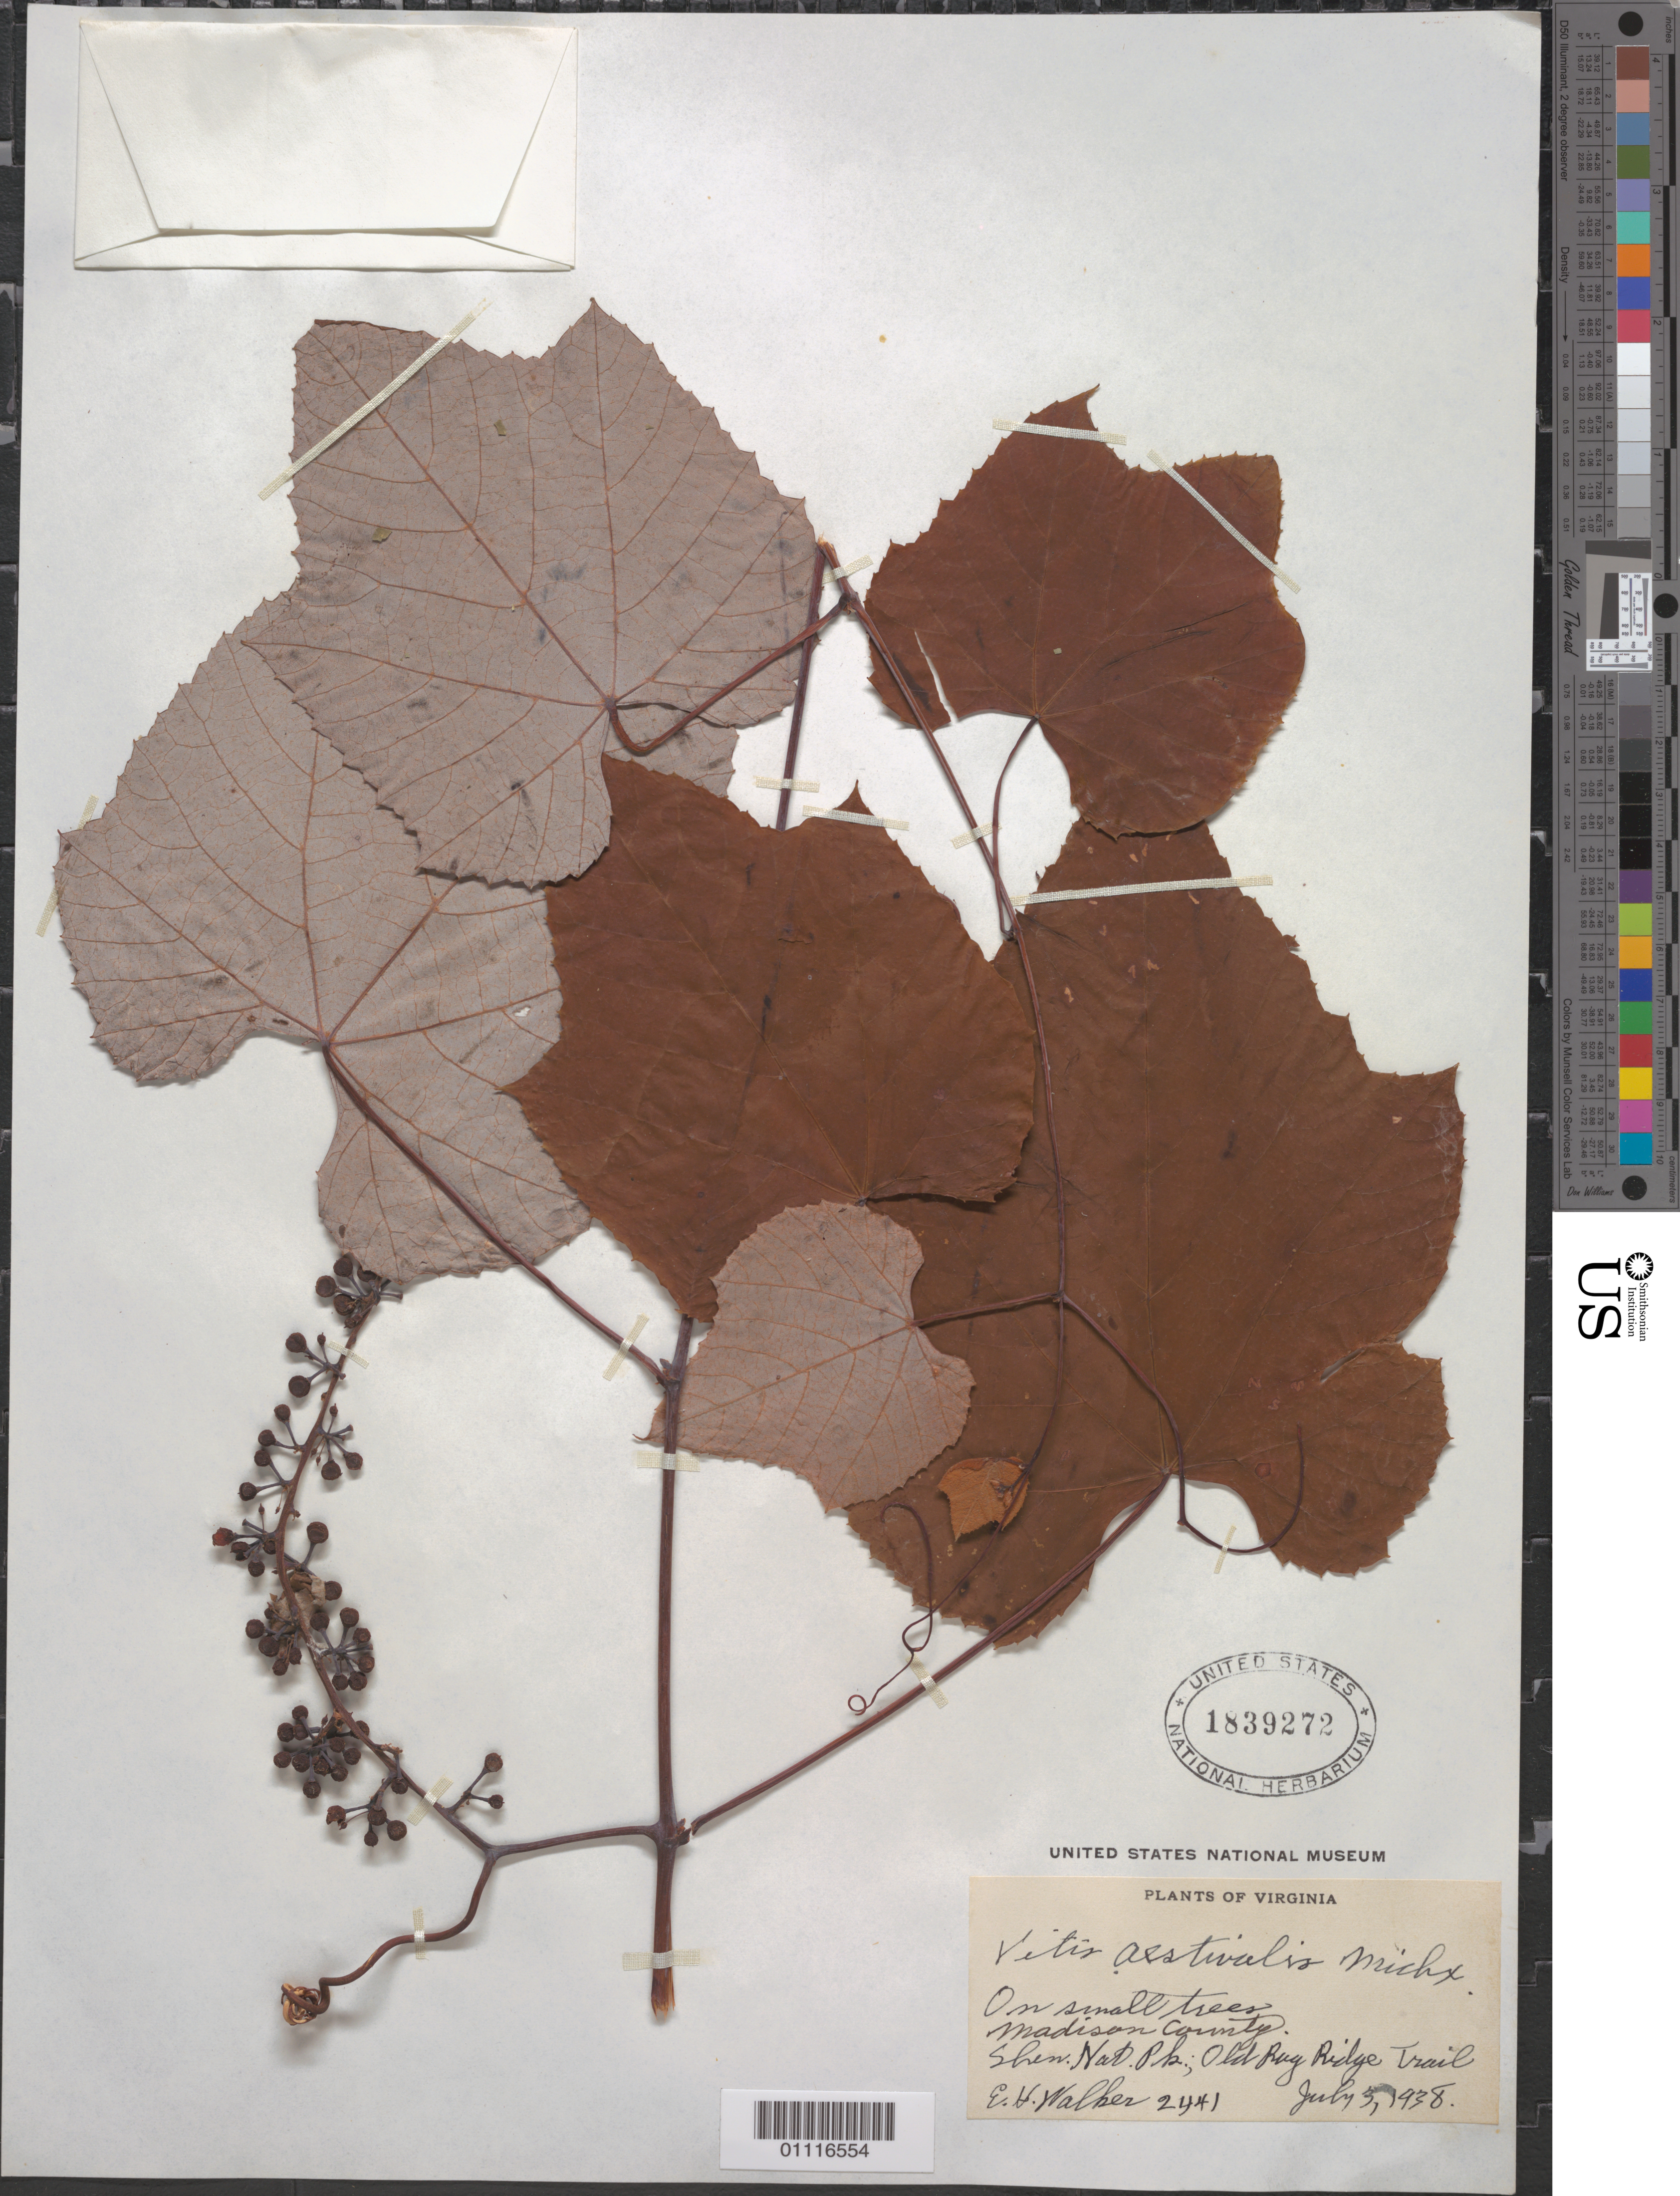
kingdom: Plantae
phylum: Tracheophyta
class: Magnoliopsida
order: Vitales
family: Vitaceae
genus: Vitis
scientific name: Vitis aestivalis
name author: Michx.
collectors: E. H. Walker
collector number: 2441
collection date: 1938-07-03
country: United States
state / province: Virginia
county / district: Madison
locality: Shen. Nat. Pk.; Old Rag Ridge Trail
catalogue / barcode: US 1839272